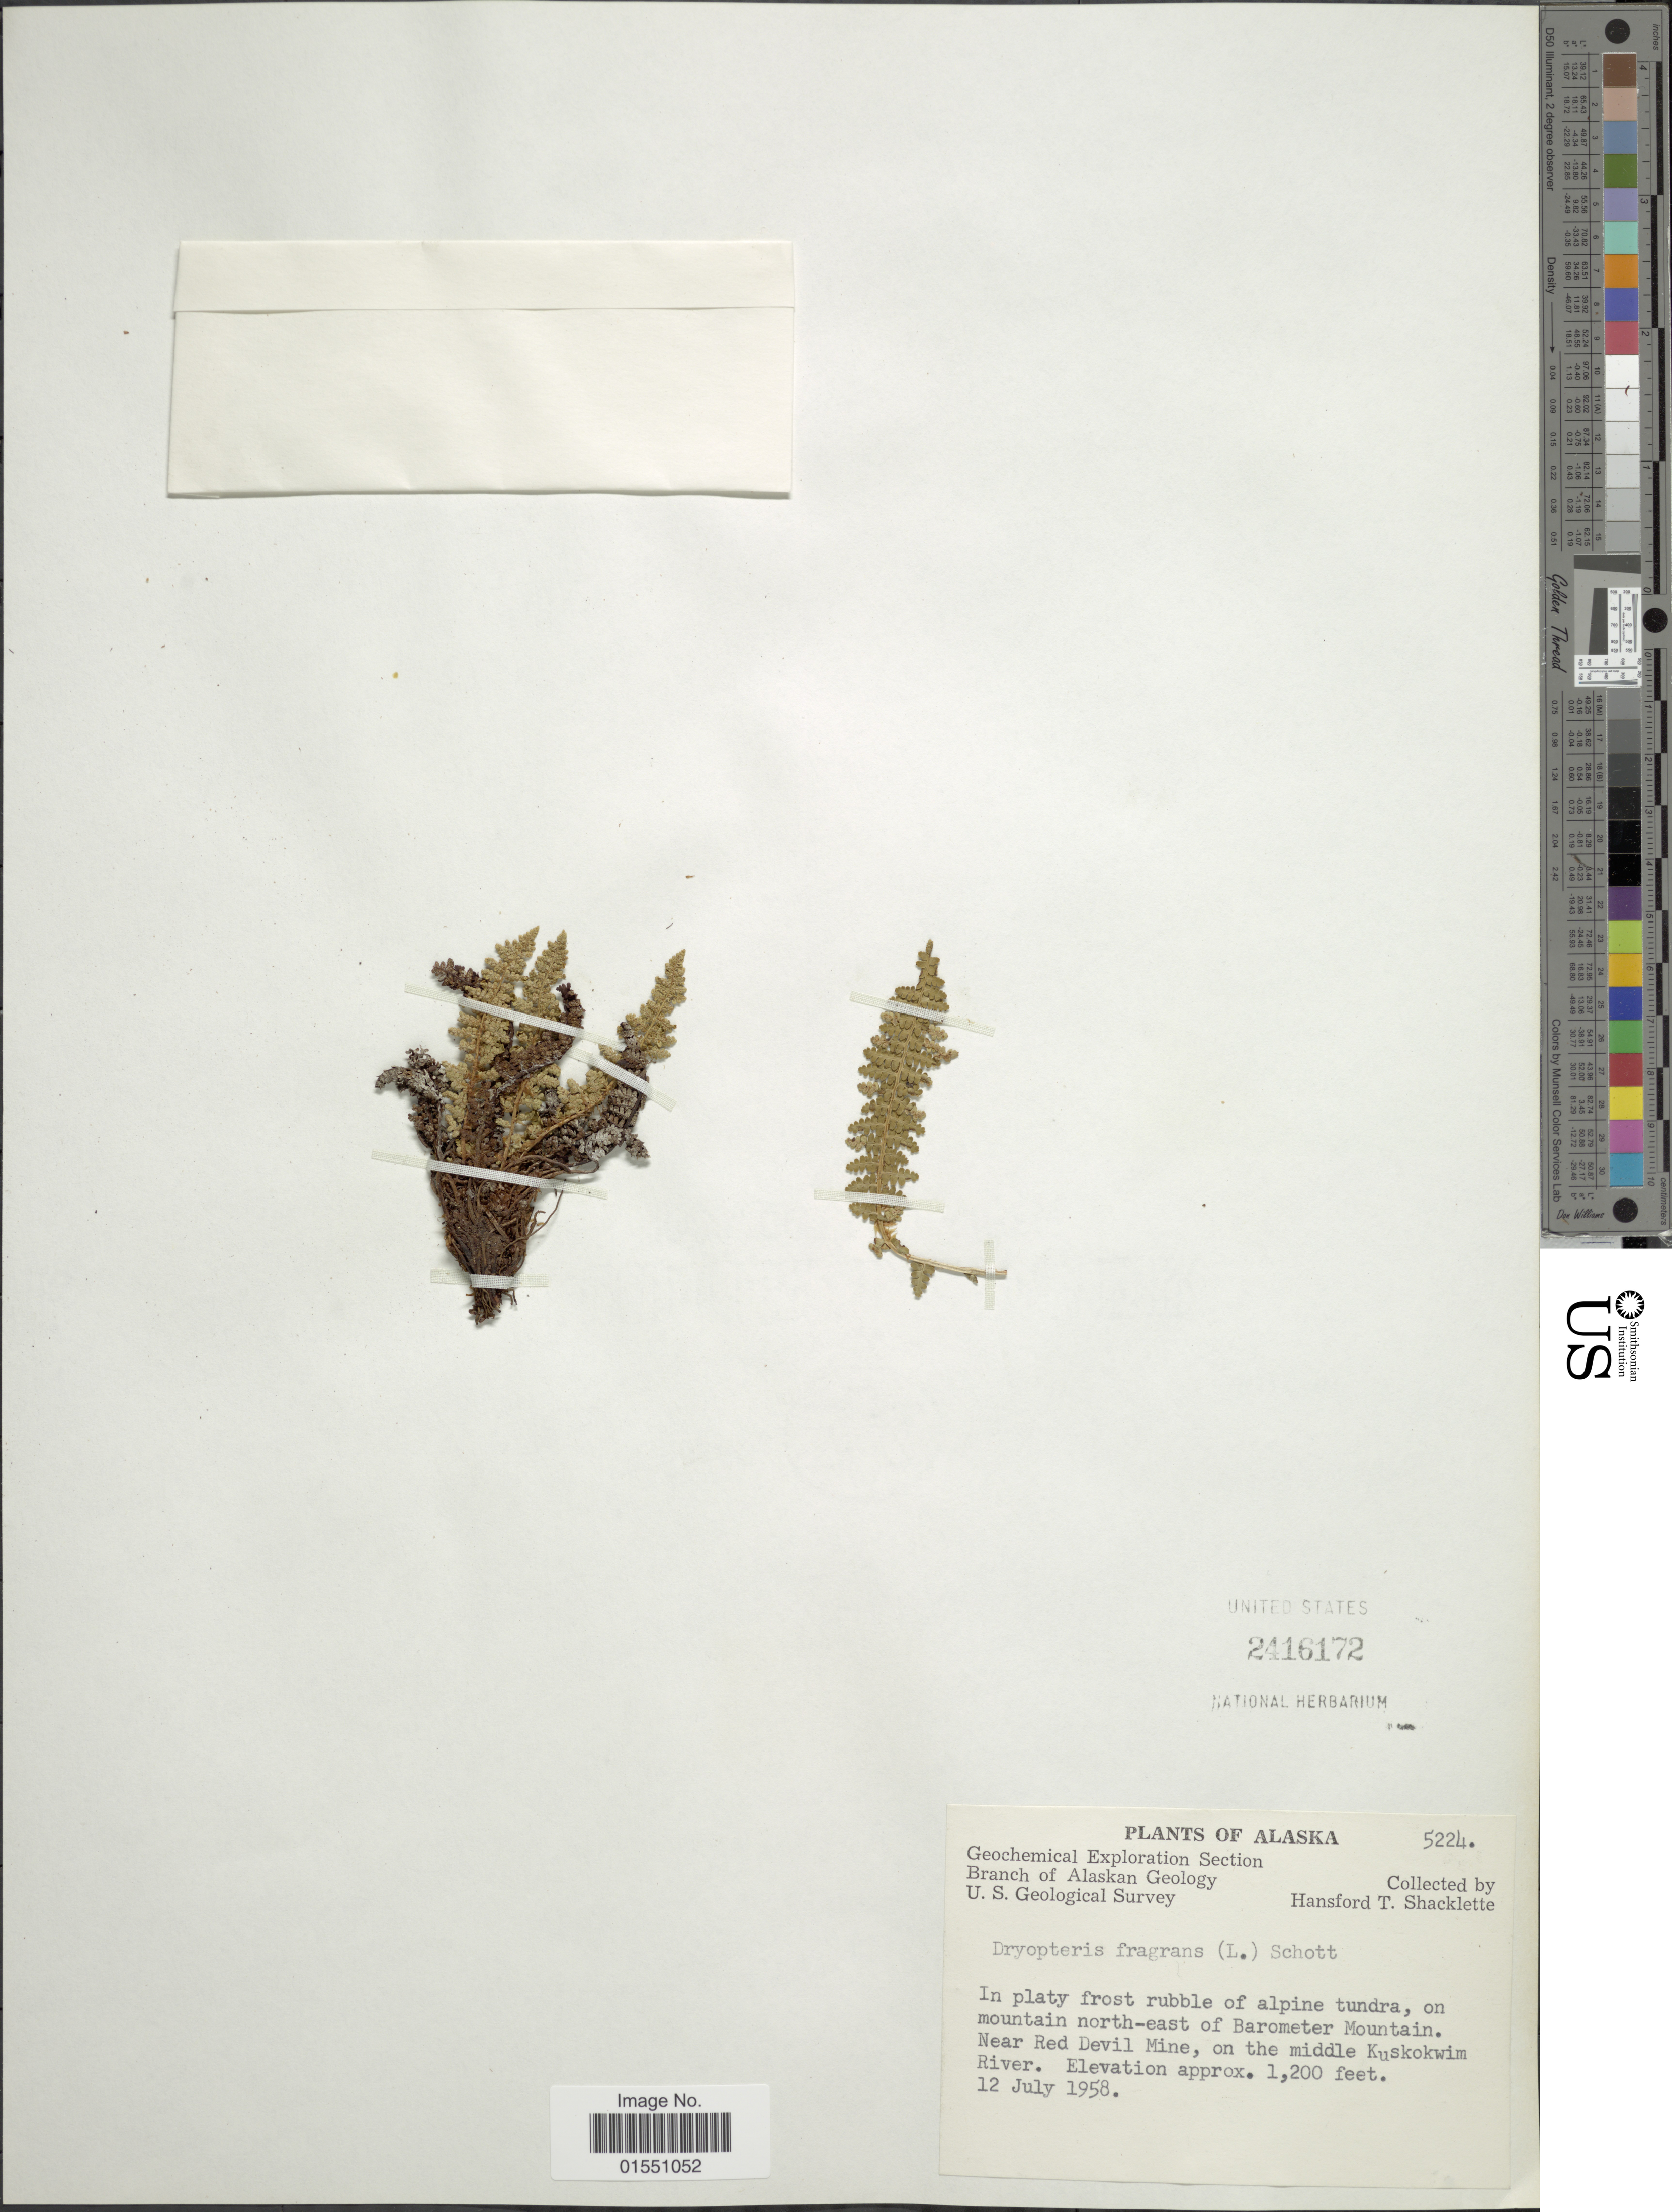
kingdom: Plantae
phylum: Tracheophyta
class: Polypodiopsida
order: Polypodiales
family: Dryopteridaceae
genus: Dryopteris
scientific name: Dryopteris fragrans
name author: (L.) Schott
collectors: H. Shacklette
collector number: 5224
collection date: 1958-07-12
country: United States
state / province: Alaska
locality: On mountain north-east of Barometer Mountain. Near Red Devil Mine, on the middle Kushokwim River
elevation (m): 366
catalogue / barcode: US 2415172